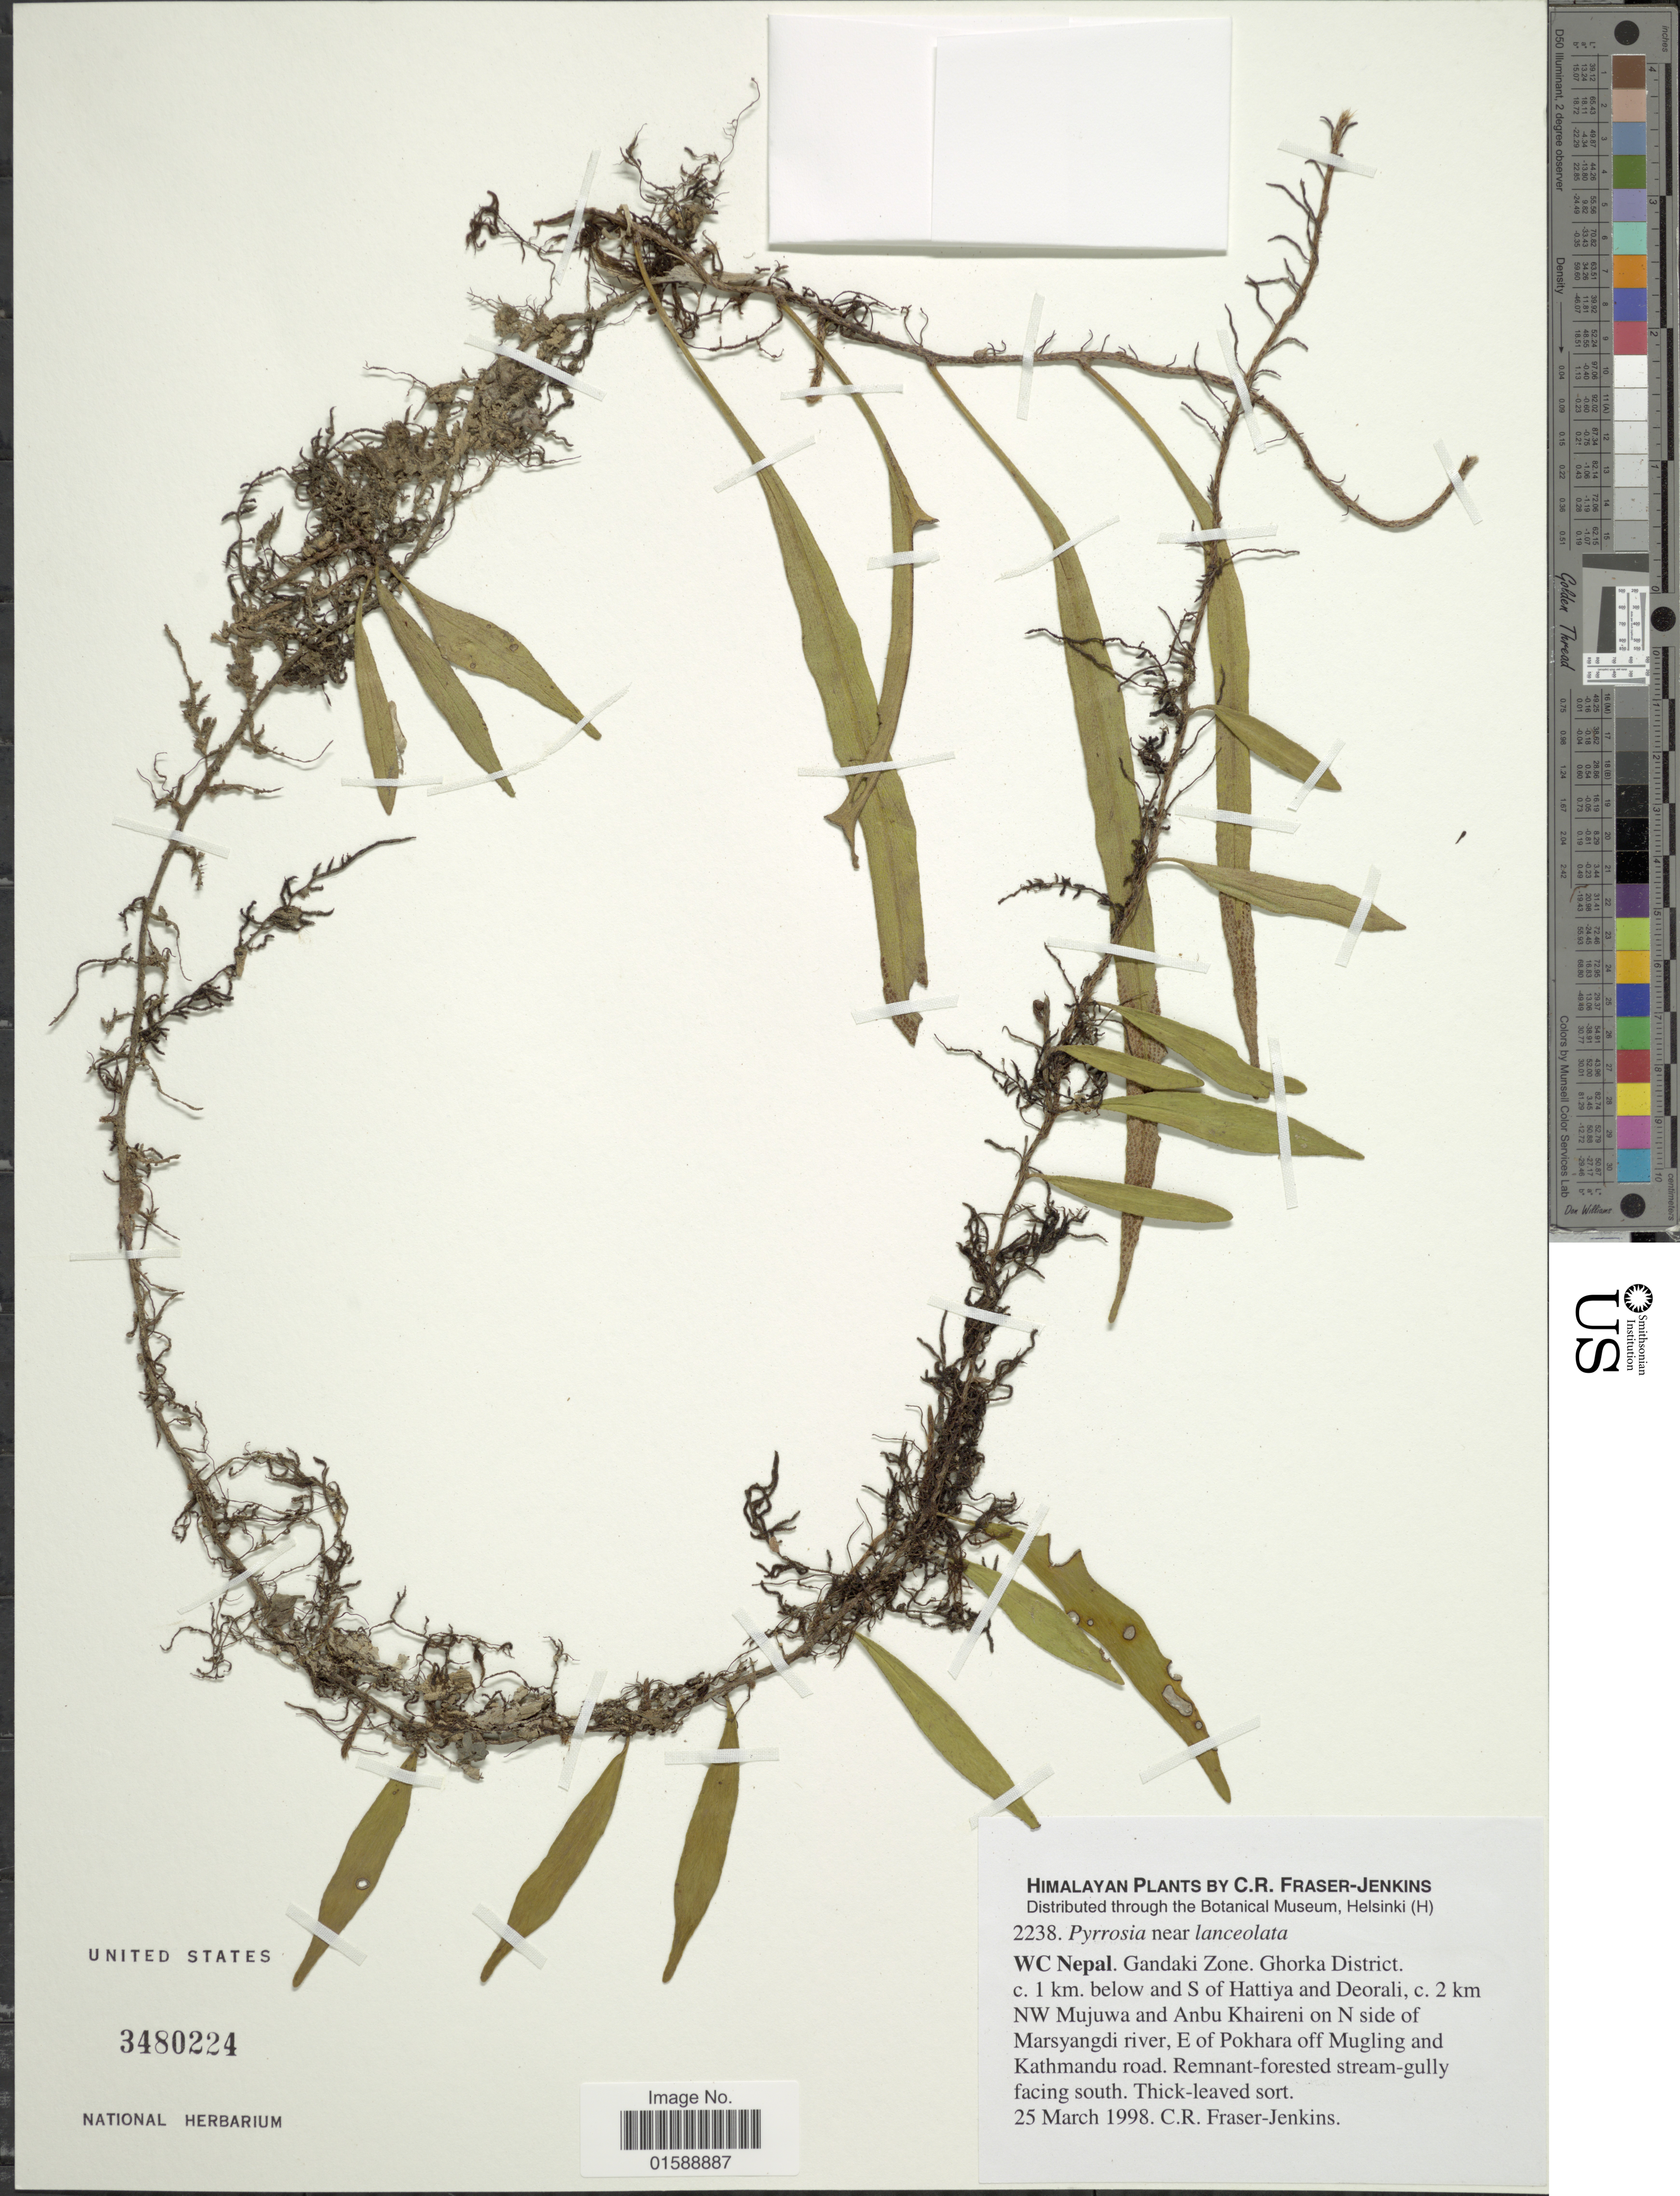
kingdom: Plantae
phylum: Tracheophyta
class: Polypodiopsida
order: Polypodiales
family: Polypodiaceae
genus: Pyrrosia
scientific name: Pyrrosia lanceolata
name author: (L.) Farw.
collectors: C. R. Fraser-Jenkins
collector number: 2238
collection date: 1998-03-25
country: Nepal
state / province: Gandaki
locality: Himalayan. WC Nepal. Ghorka District. c. 1 km. below and S of Hattiya and Deorali, c. 2 km. NW Mujuwa and Anbu Khaireni on N side of Marsyangdi river, E of Pokhara off Mugling and Kathmandu road. Remnant-forested stream-gully facing south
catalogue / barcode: US 3480224